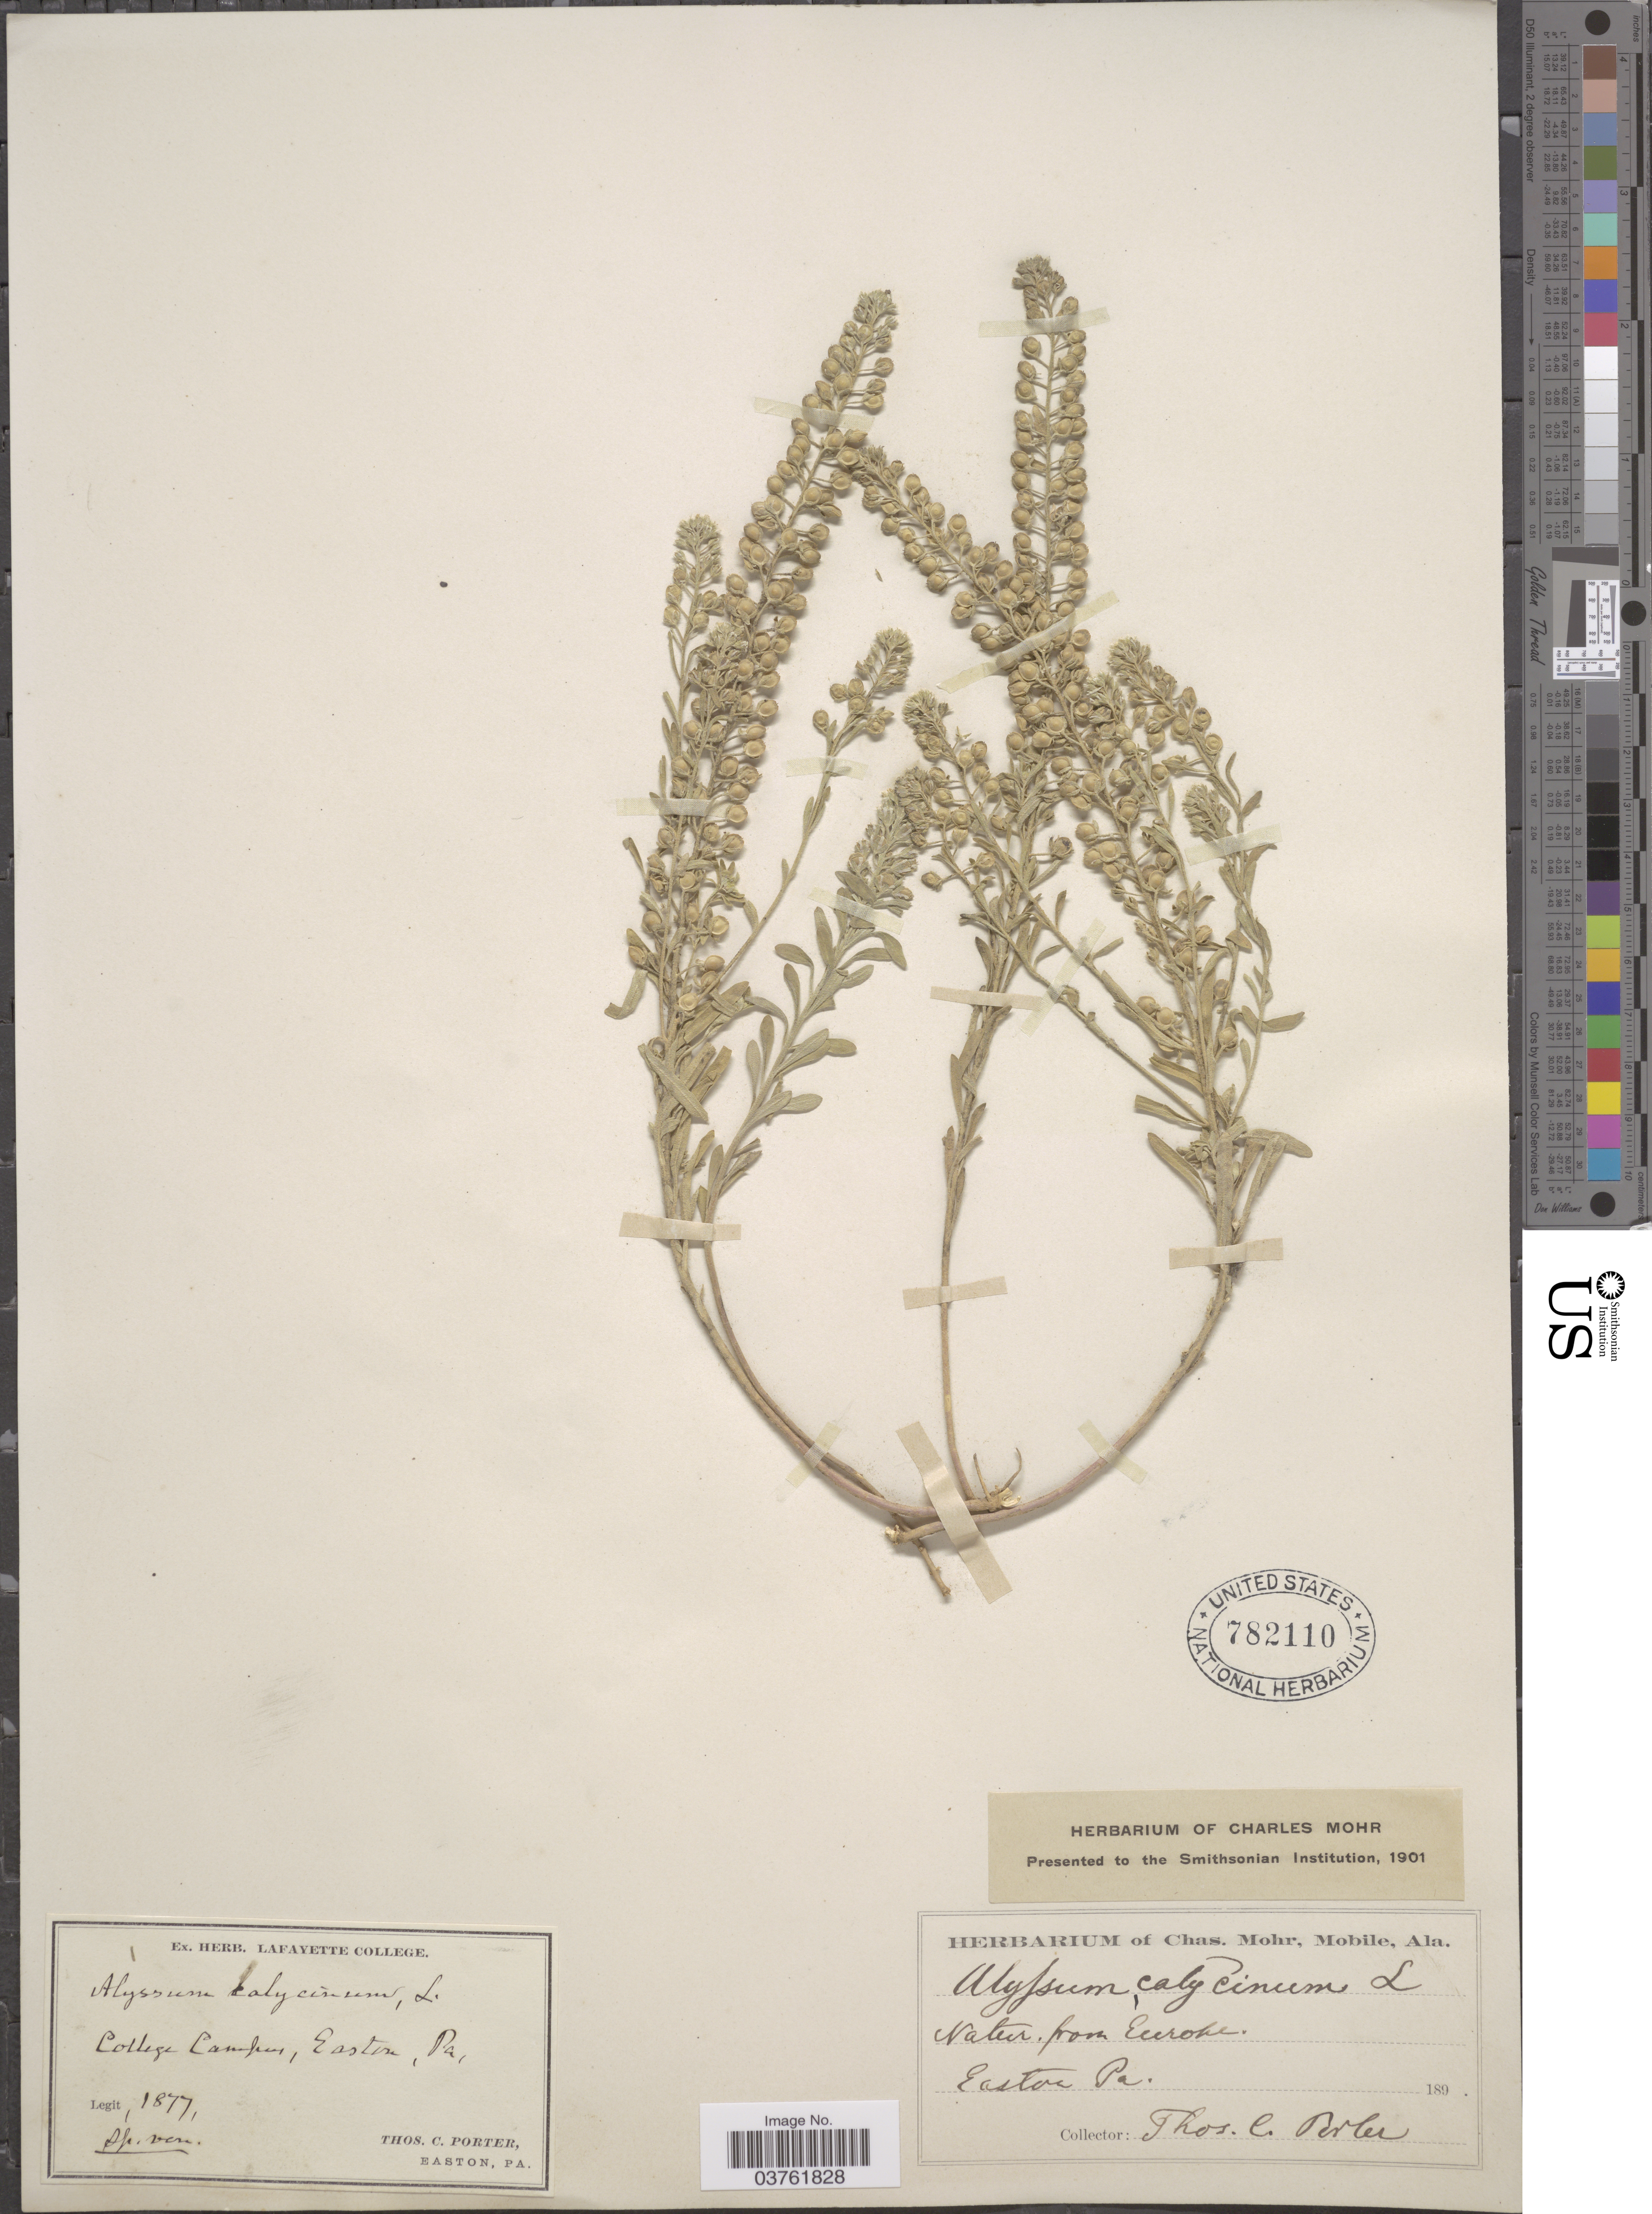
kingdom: Plantae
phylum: Tracheophyta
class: Magnoliopsida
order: Brassicales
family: Brassicaceae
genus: Alyssum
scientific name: Alyssum alyssoides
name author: (L.) L.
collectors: T. Porter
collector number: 1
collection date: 1877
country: United States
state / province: Pennsylvania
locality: College Campus, Easton. Natur. from Europe.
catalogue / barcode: US 782110